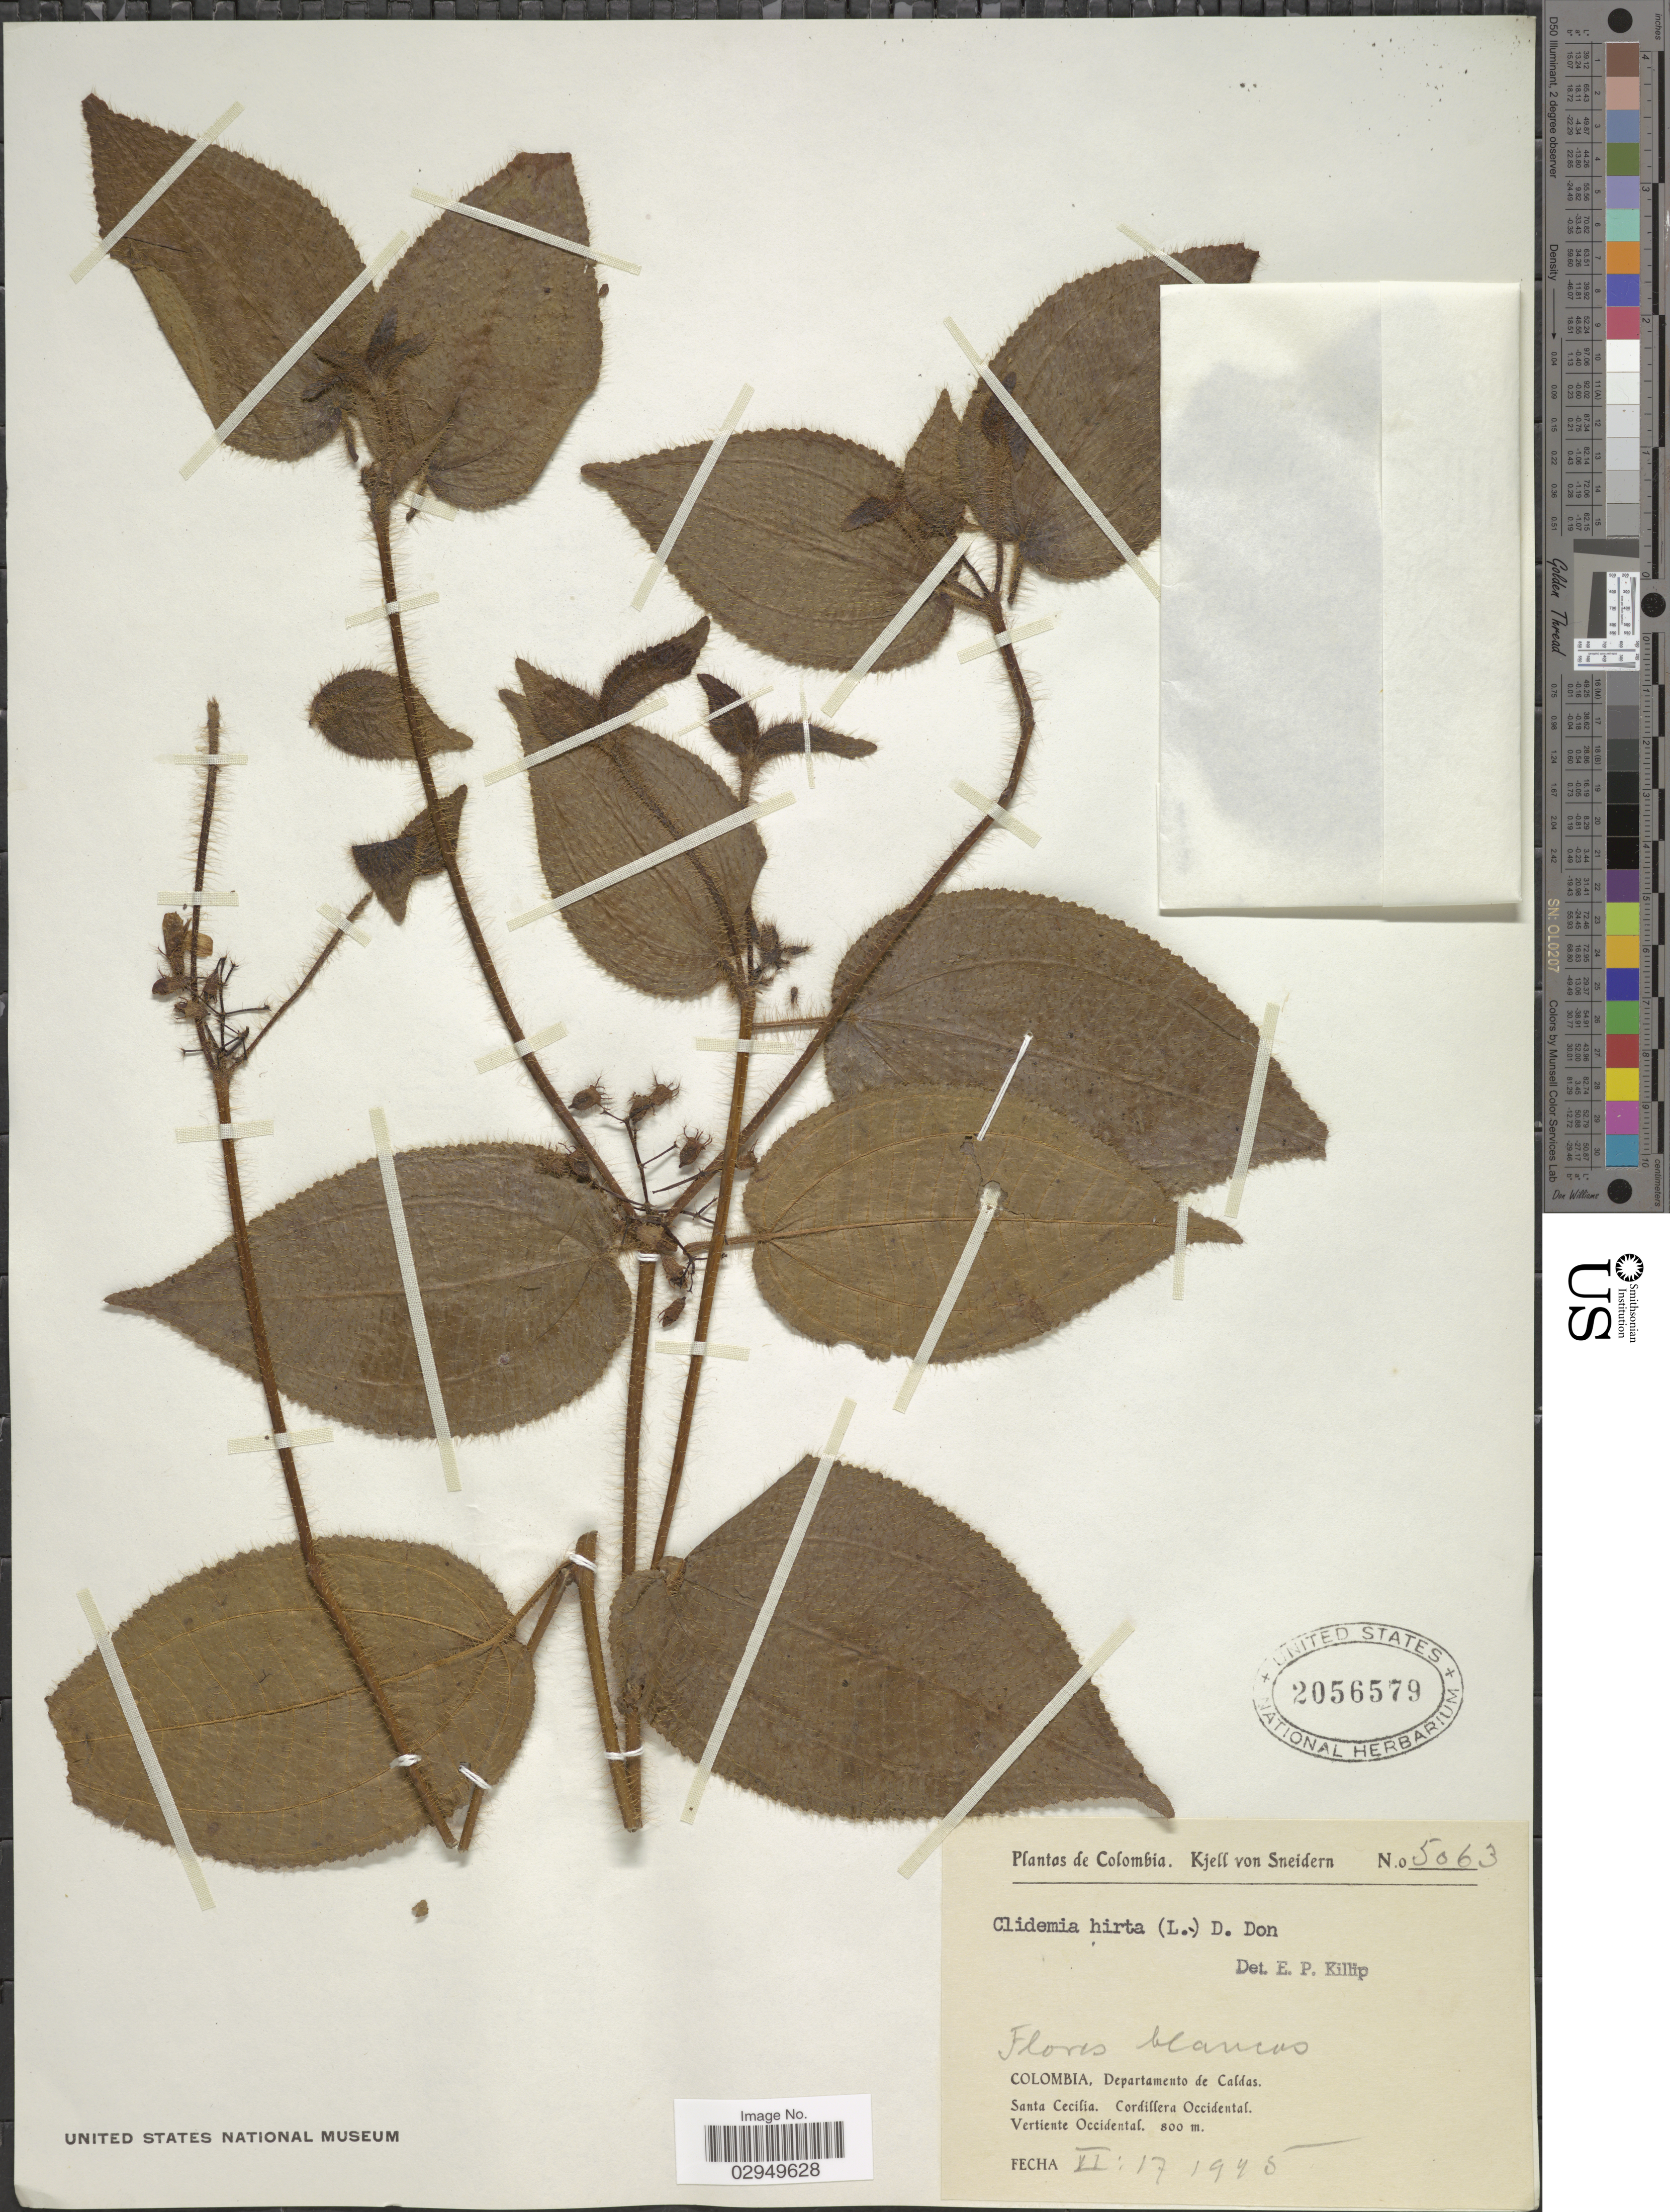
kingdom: Plantae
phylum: Tracheophyta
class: Magnoliopsida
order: Myrtales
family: Melastomataceae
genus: Clidemia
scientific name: Clidemia hirta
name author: (L.) D. Don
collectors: K. von Sneidern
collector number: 5063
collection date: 1945-06-17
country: Colombia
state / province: Caldas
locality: Departamento de Caldas. Santa Cecilia. Cordillera Occidental. Vertiente Occidental.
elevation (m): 800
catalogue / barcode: US 2056579